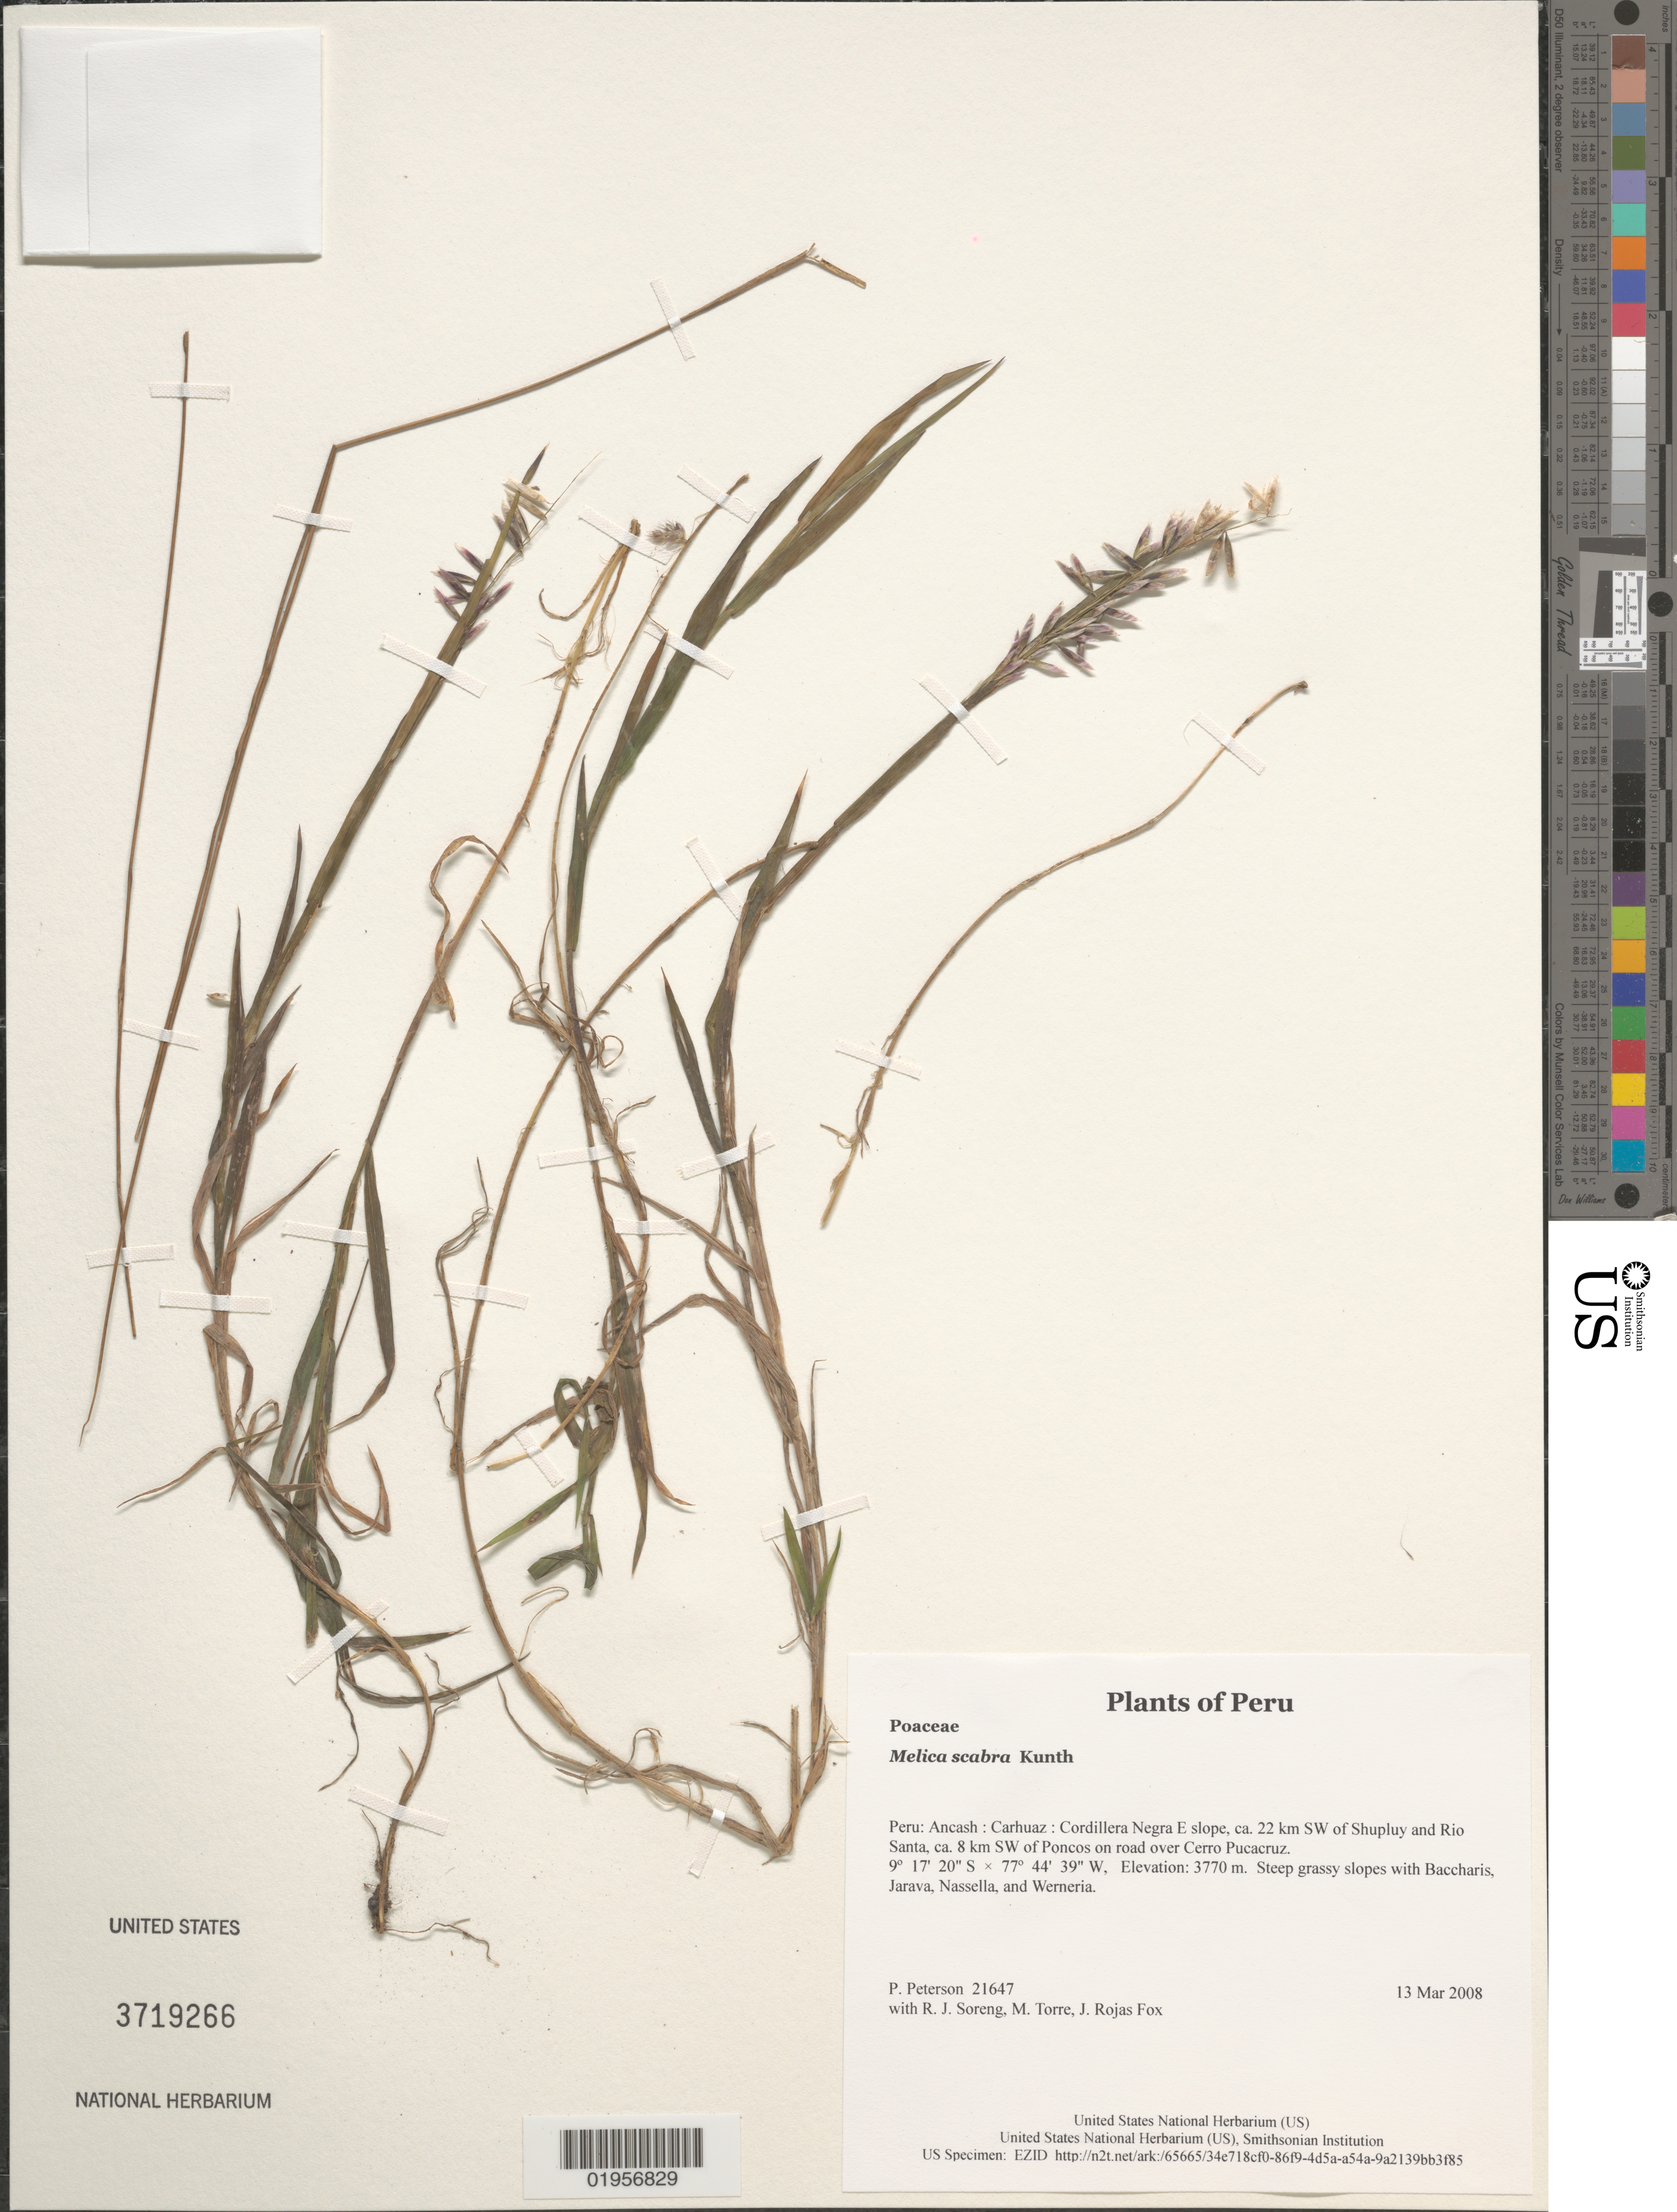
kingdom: Plantae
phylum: Tracheophyta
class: Liliopsida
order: Poales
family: Poaceae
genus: Melica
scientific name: Melica scabra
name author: Kunth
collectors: P. M. Peterson, R. J. Soreng, M. Torre & J. Rojas Fox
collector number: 21647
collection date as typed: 13 Mar 2008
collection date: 2008-03-13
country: Peru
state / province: Ancash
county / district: Carhuaz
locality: Cordillera Negra E slope, ca. 22 km SW of Shupluy and Rio Santa, ca. 8 km SW of Poncos on road over Cerro Pucacruz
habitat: Steep grassy slopes with Baccharis, Jarava, Nassella, and Werneria.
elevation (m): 3770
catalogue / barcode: US 3719266